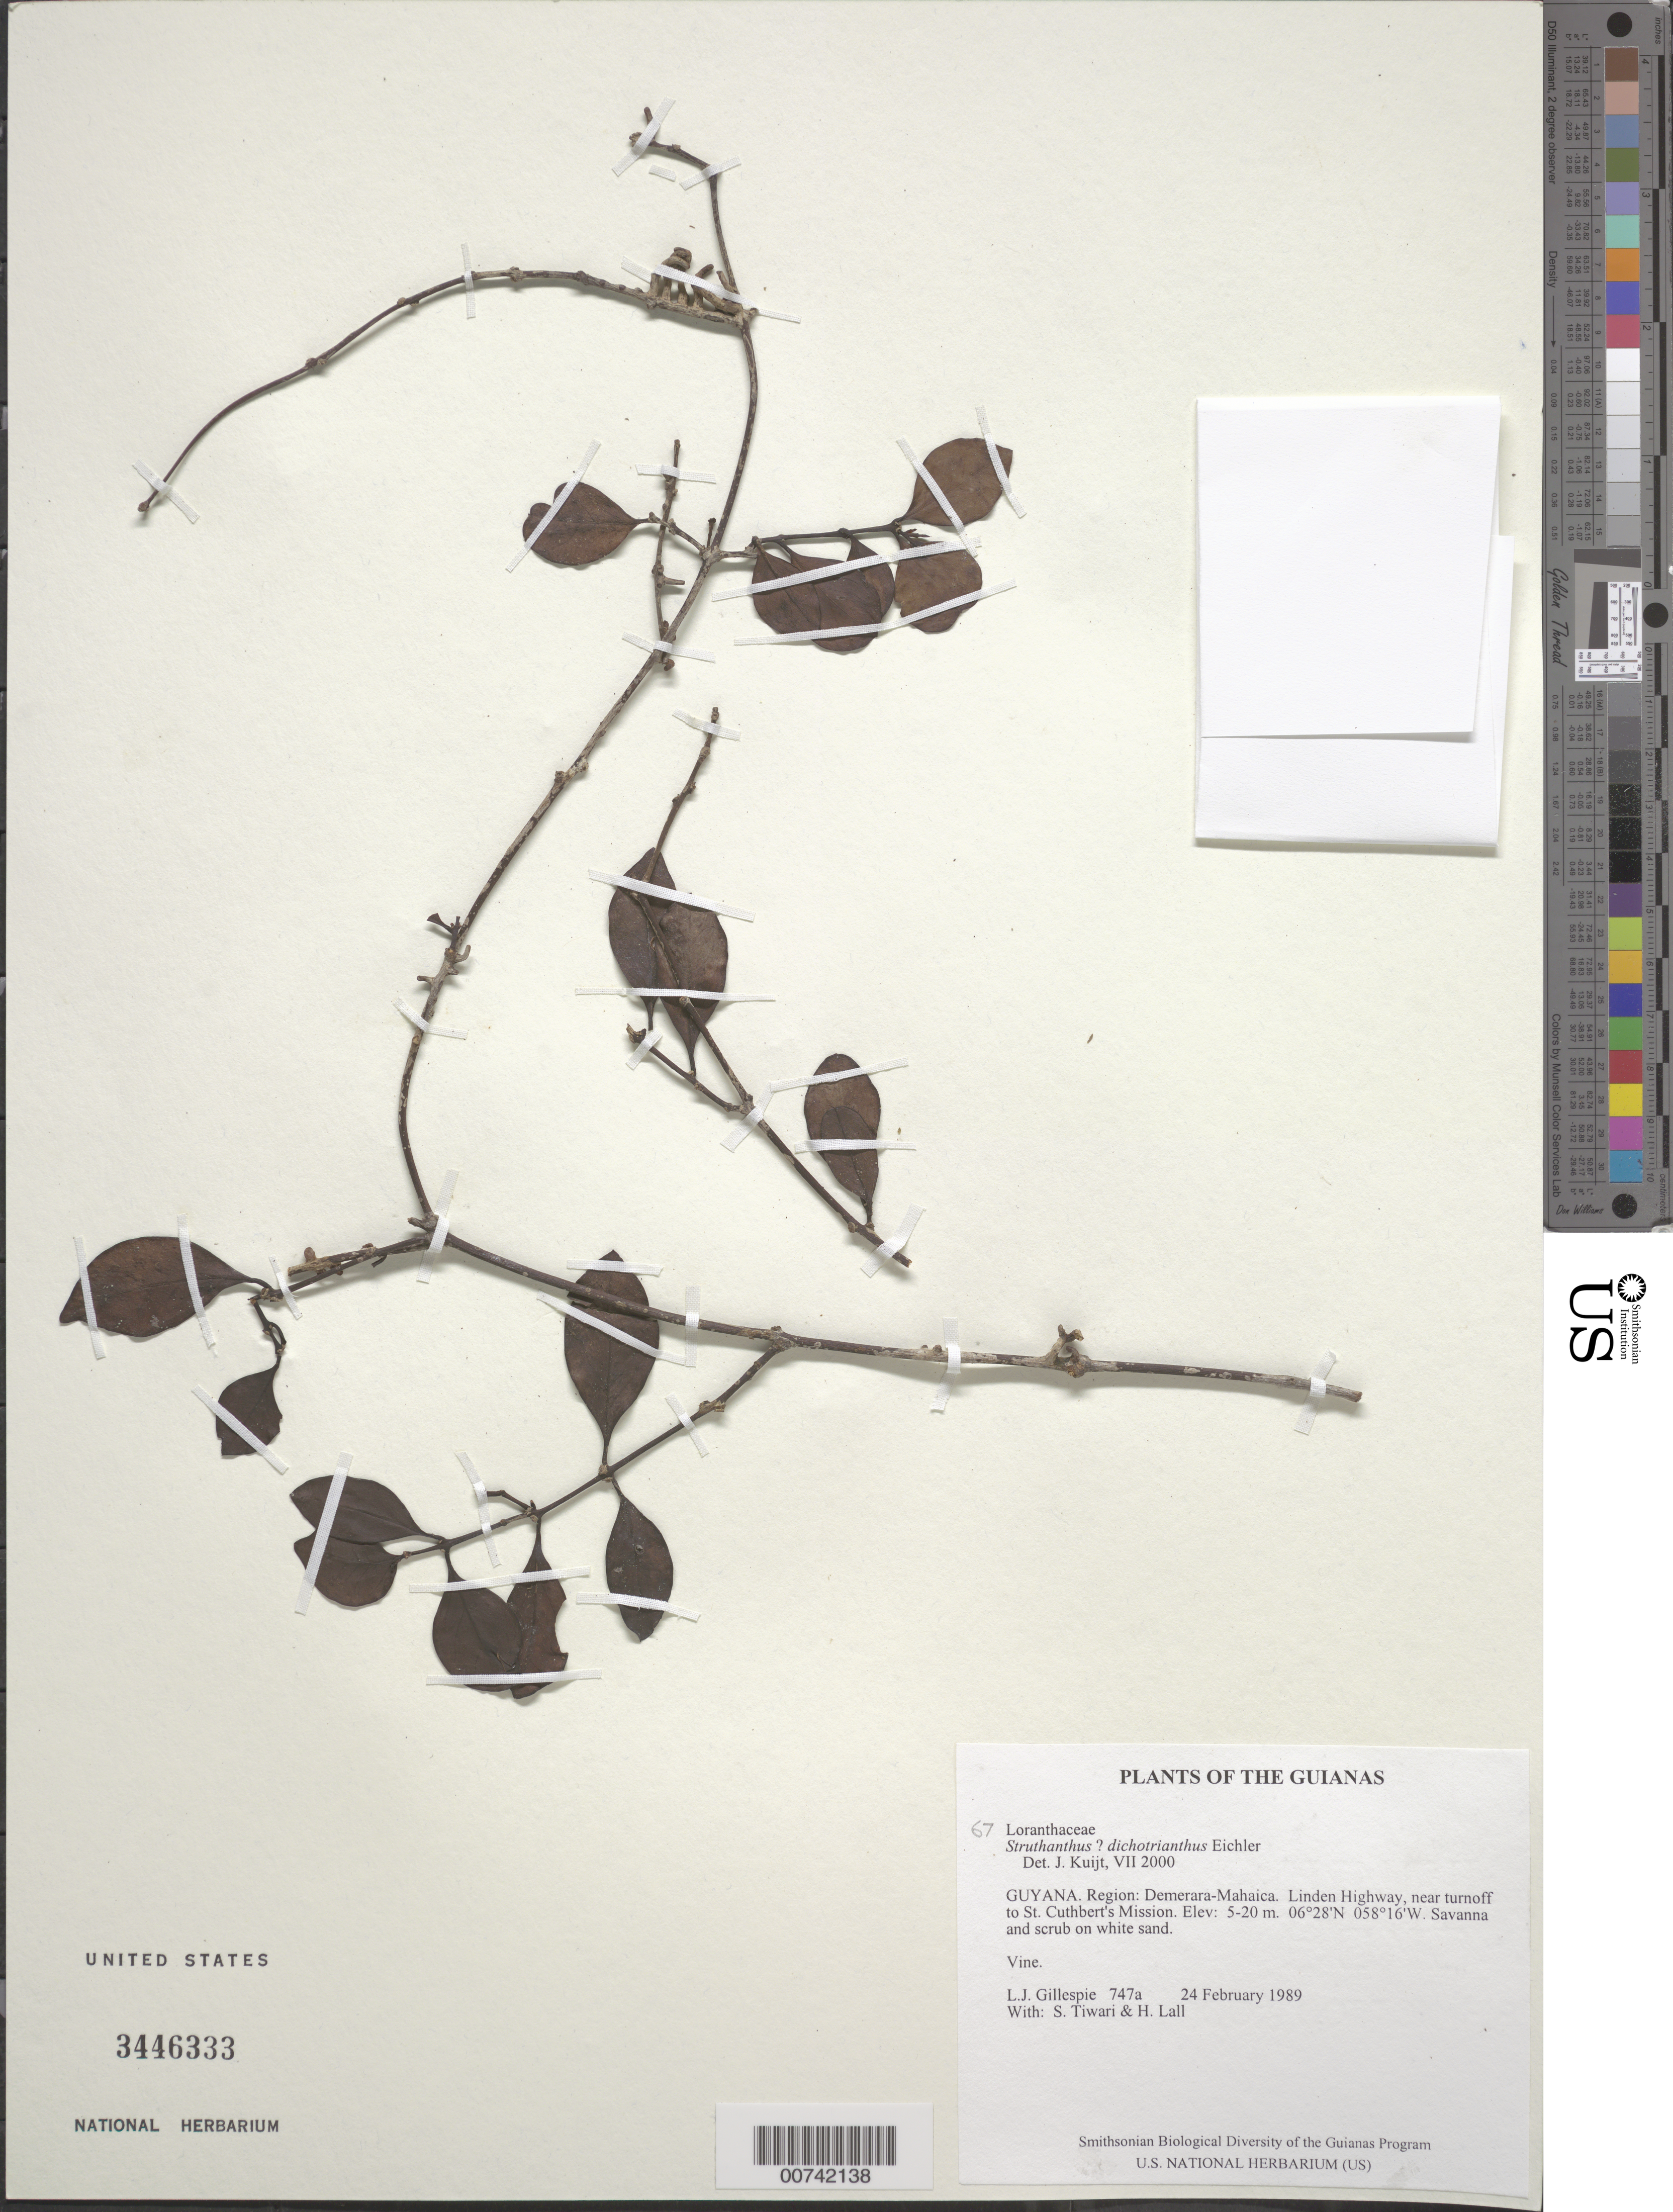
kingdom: Plantae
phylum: Tracheophyta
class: Magnoliopsida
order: Santalales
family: Loranthaceae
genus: Struthanthus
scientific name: Struthanthus dichotrianthus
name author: Eichler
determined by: Kuijt, Job, (CANADA)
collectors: L. J. Gillespie, S. Tiwari & H. Lall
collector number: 747 a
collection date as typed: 24 February 1989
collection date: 1989-02-24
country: Guyana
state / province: Demerara-Mahaica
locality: Linden Highway, near turnoff to St. Cuthbert's Mission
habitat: Savanna and scrub on white sand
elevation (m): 5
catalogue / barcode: US 3446333